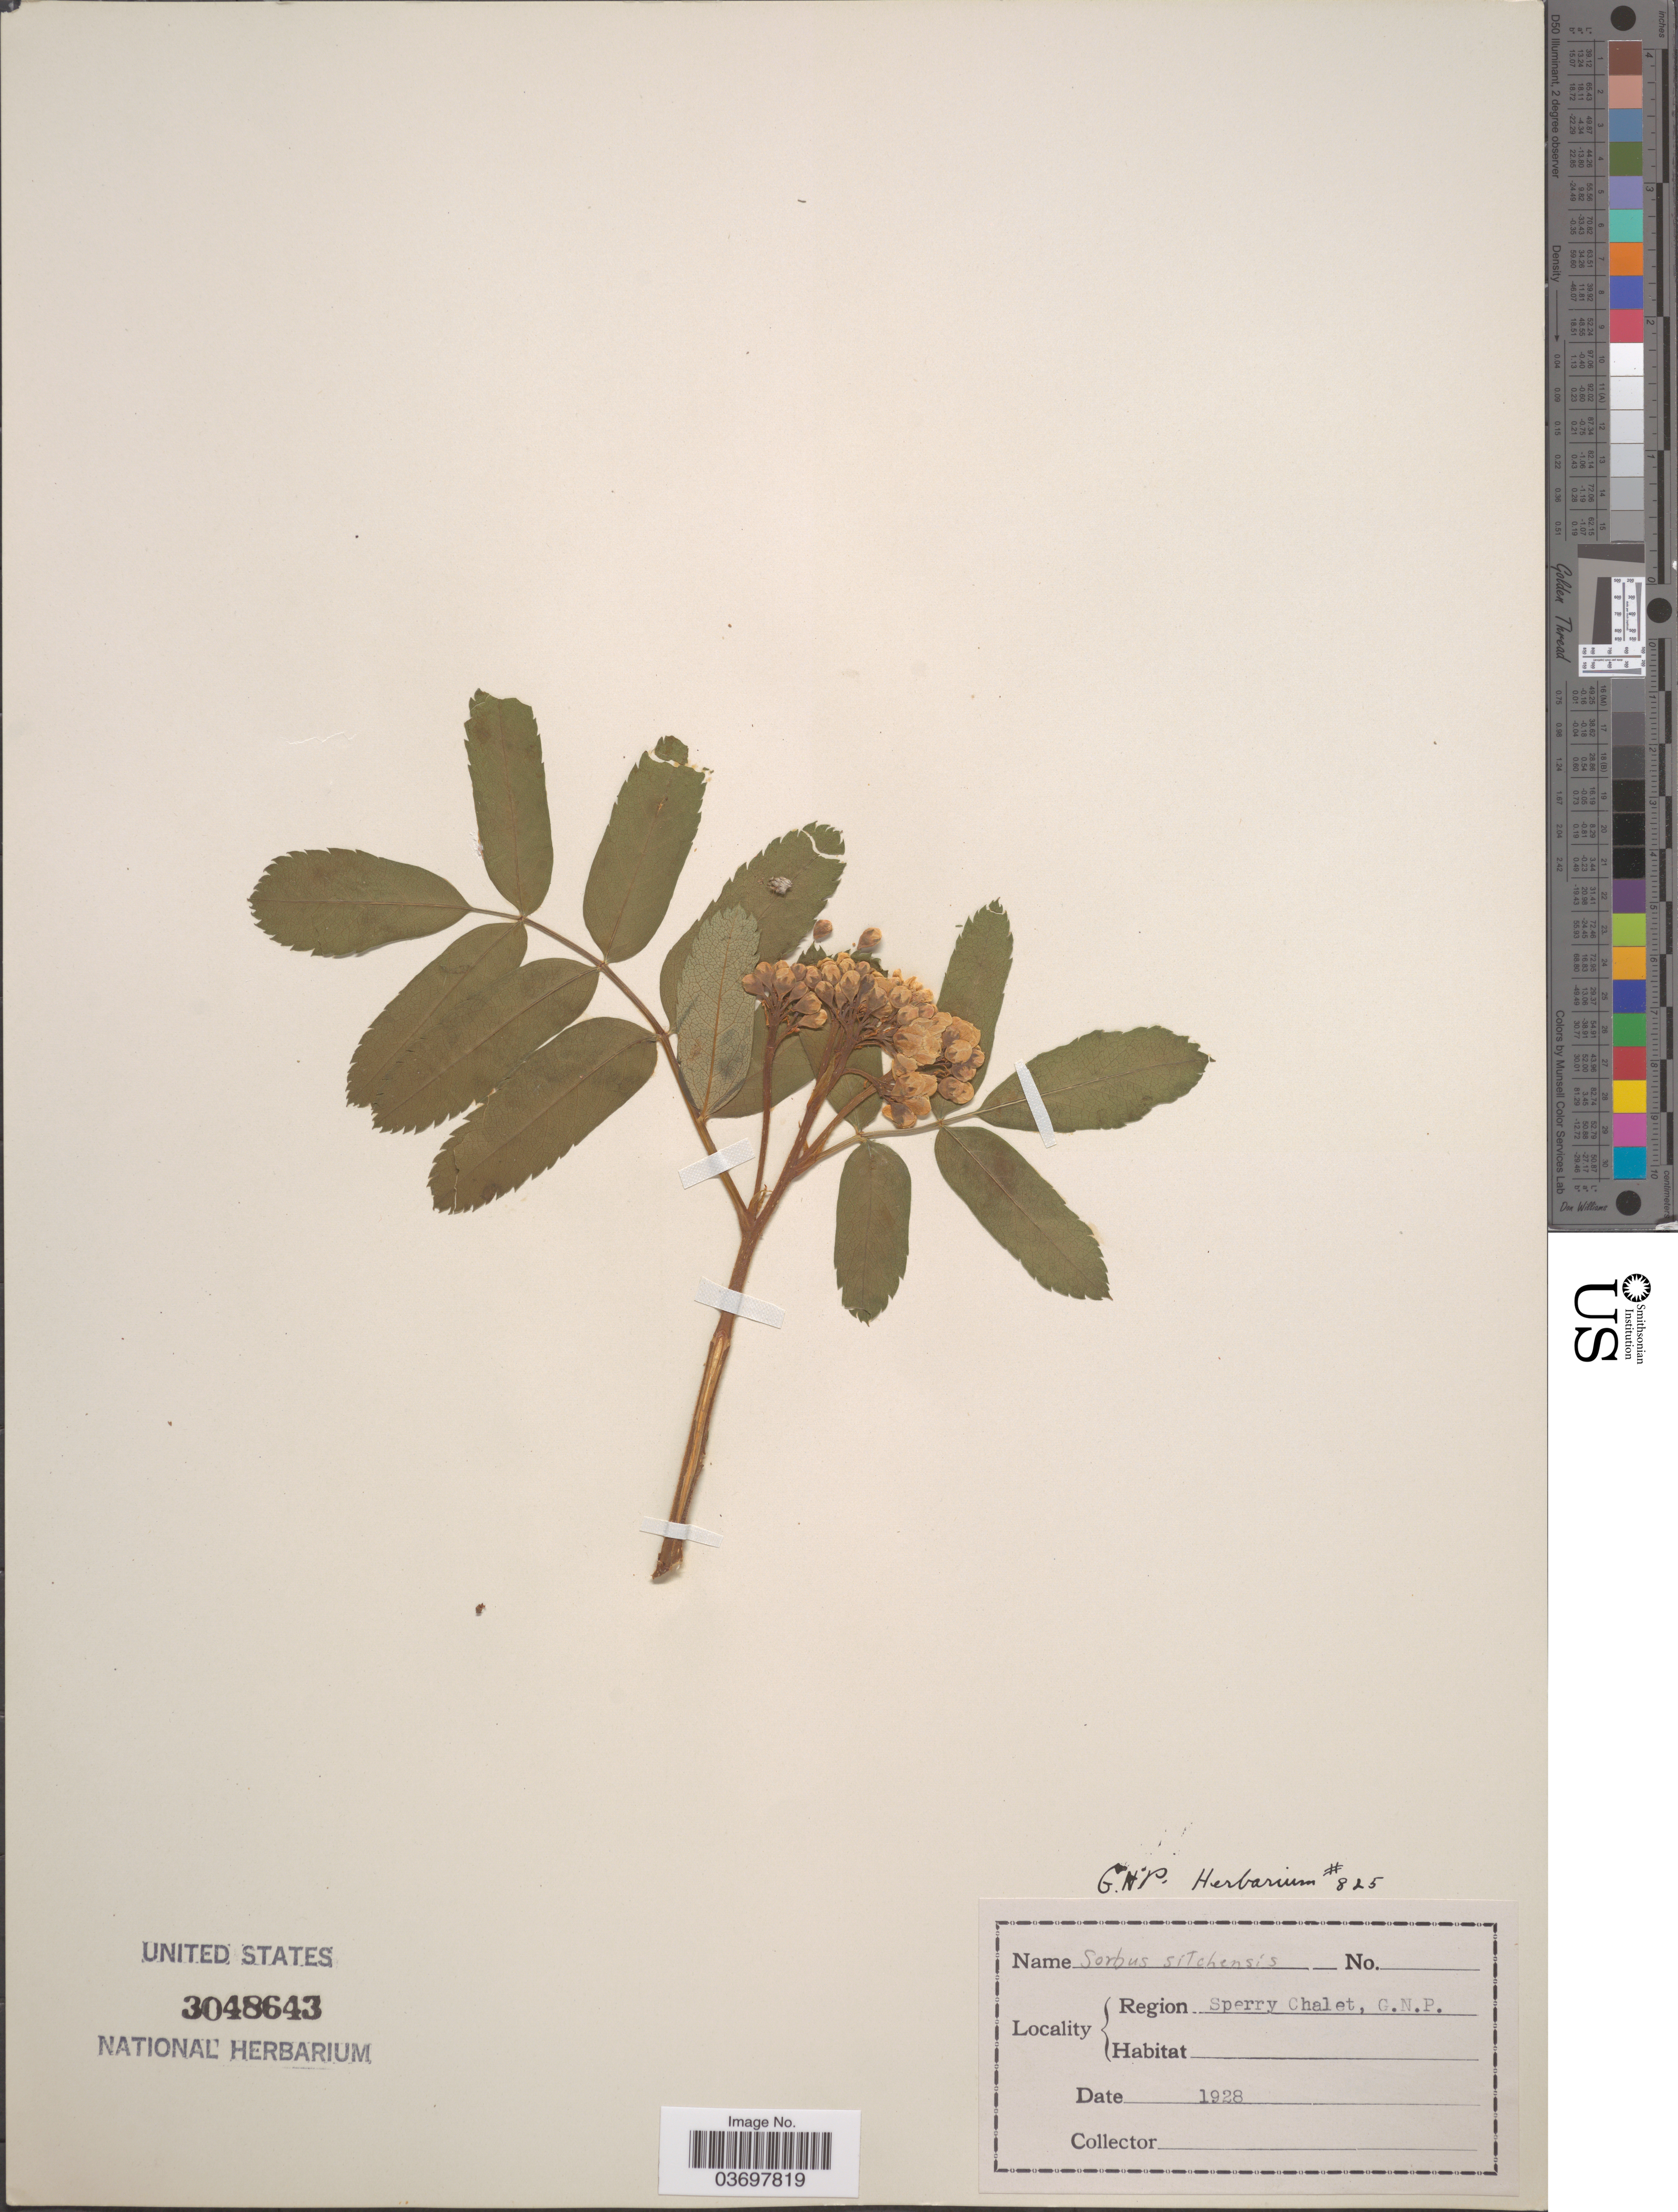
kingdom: Plantae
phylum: Tracheophyta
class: Magnoliopsida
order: Rosales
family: Rosaceae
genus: Sorbus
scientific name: Sorbus sitchensis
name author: M. Roem.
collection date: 1928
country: United States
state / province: Montana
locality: Region Sperry Chalet, G.N.P.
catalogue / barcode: US 3048643